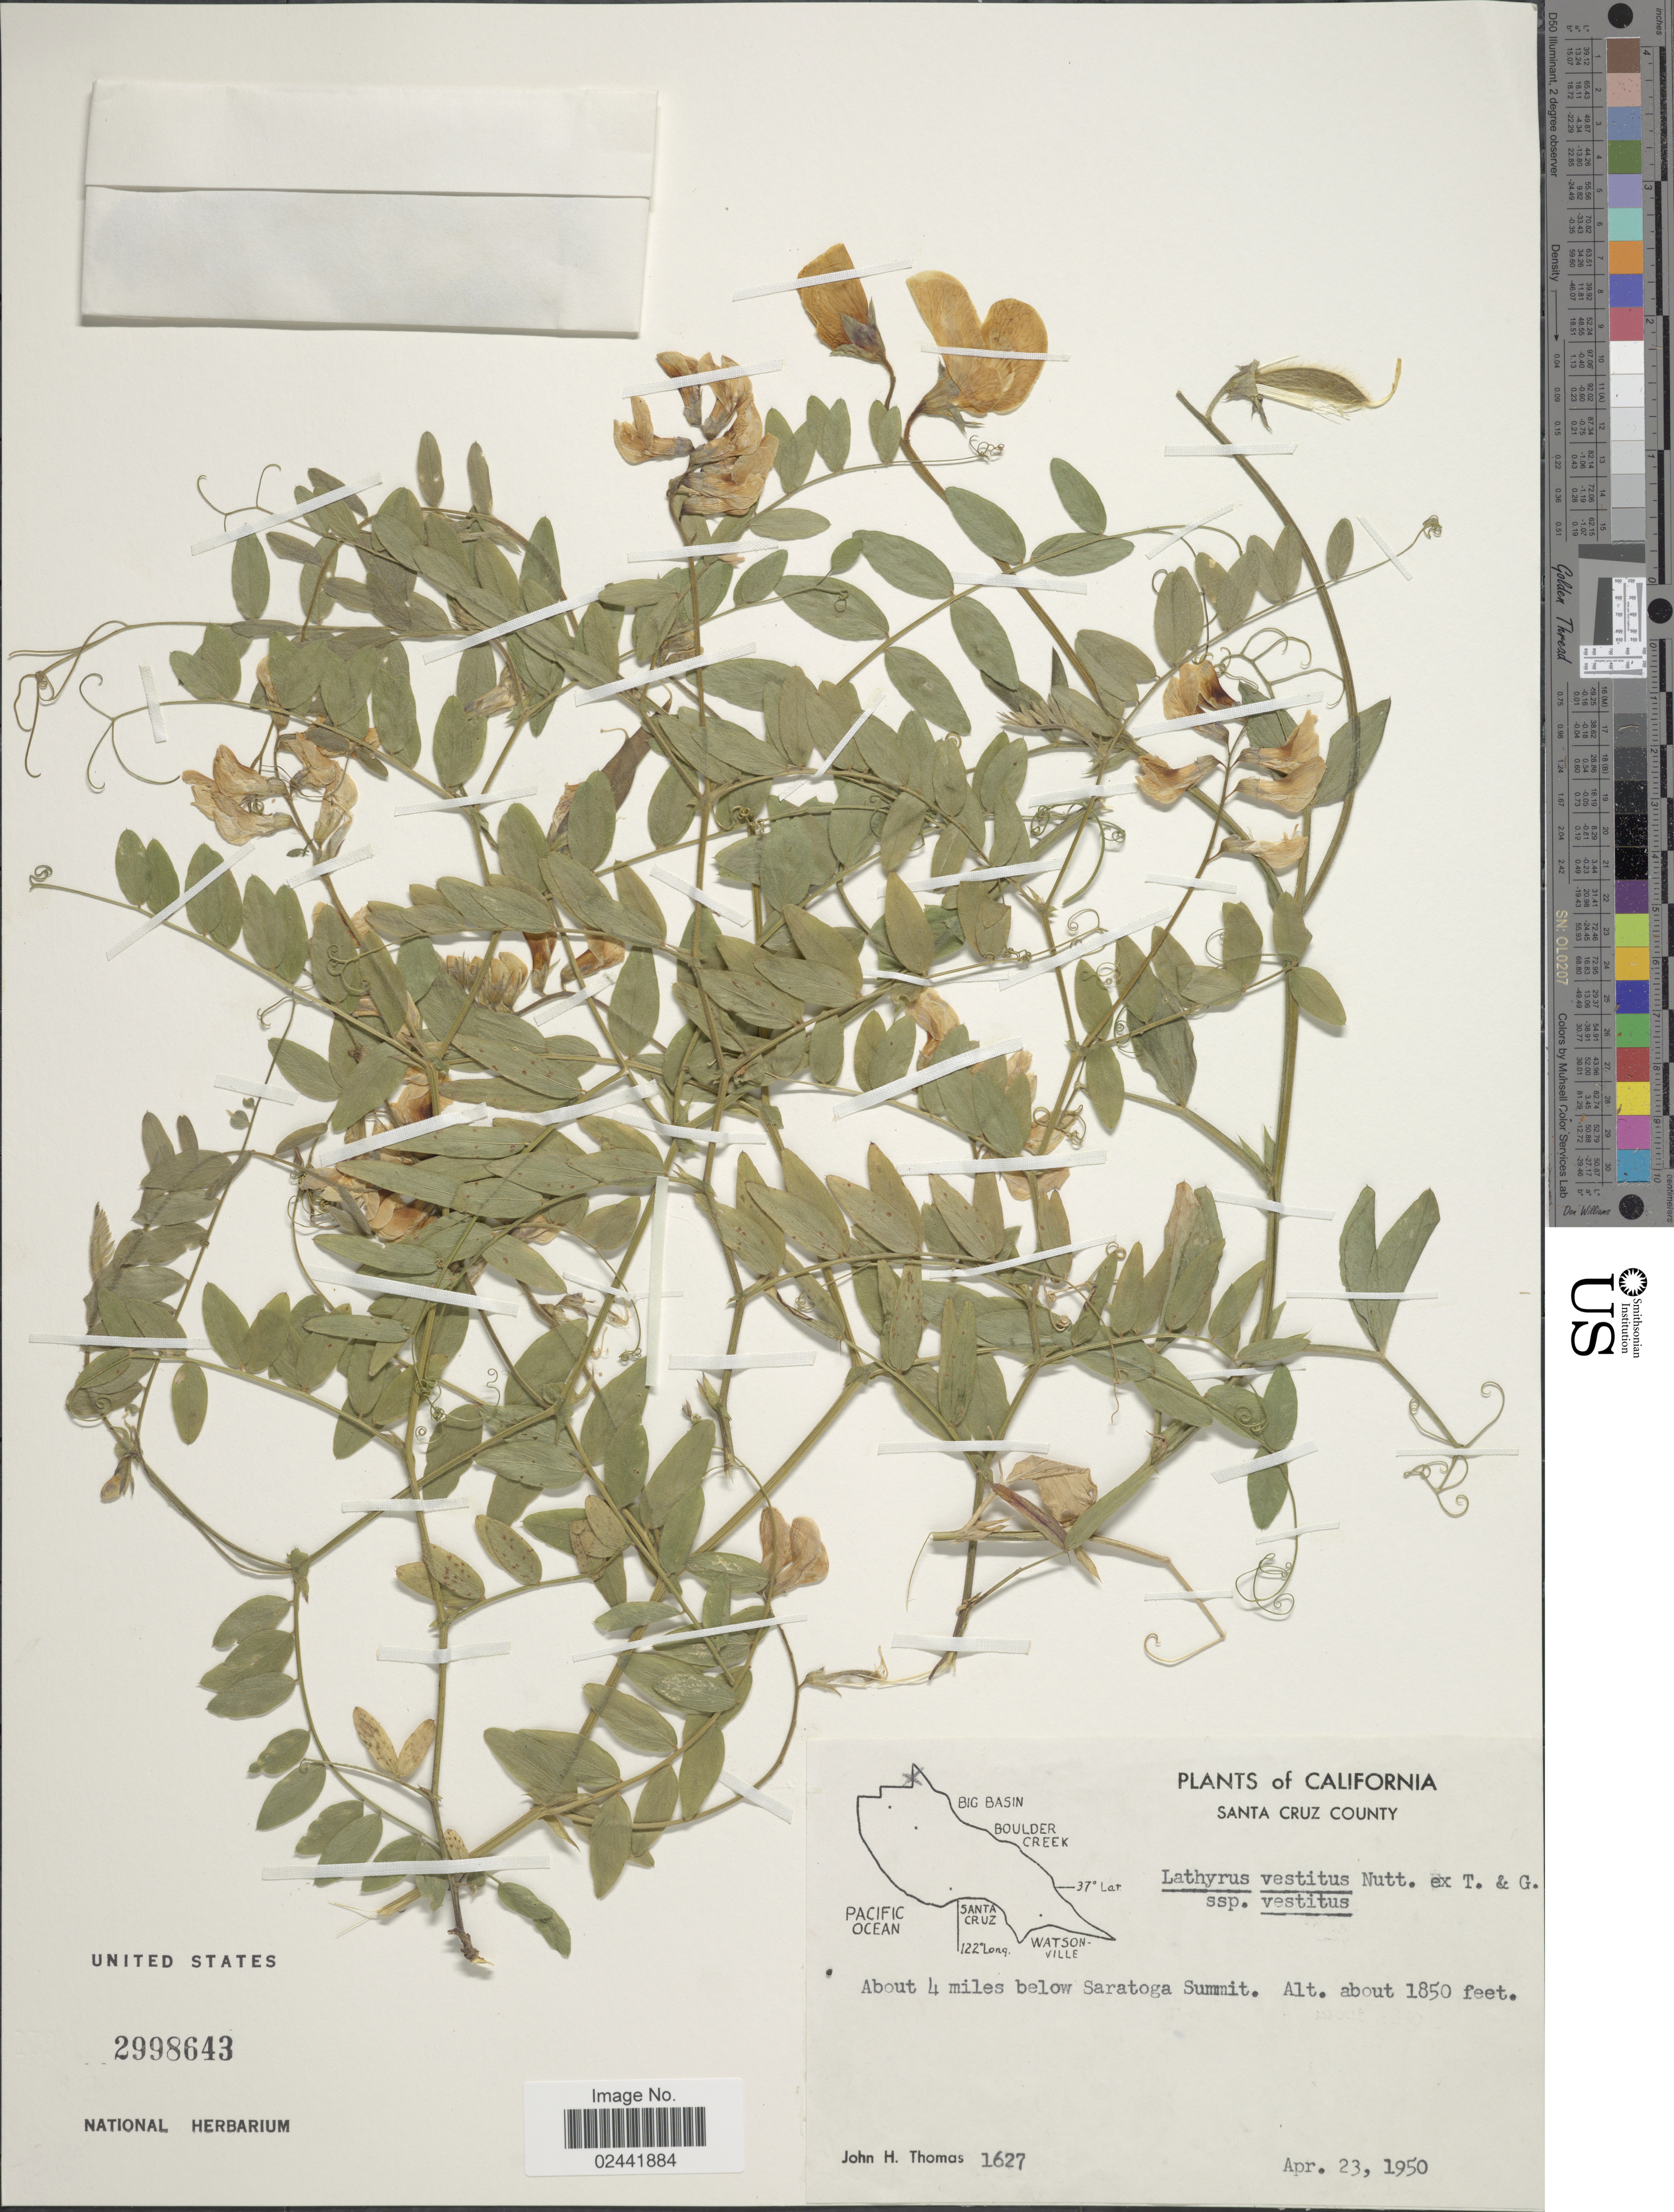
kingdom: Plantae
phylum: Tracheophyta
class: Magnoliopsida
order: Fabales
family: Fabaceae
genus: Lathyrus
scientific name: Lathyrus vestitus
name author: Nutt.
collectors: J. H. Thomas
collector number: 1627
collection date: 1950-04-23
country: United States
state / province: California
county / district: Santa Cruz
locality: Santa Cruz County. About 4 miles below Saratoga Summit.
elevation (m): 564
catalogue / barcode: US 2998643